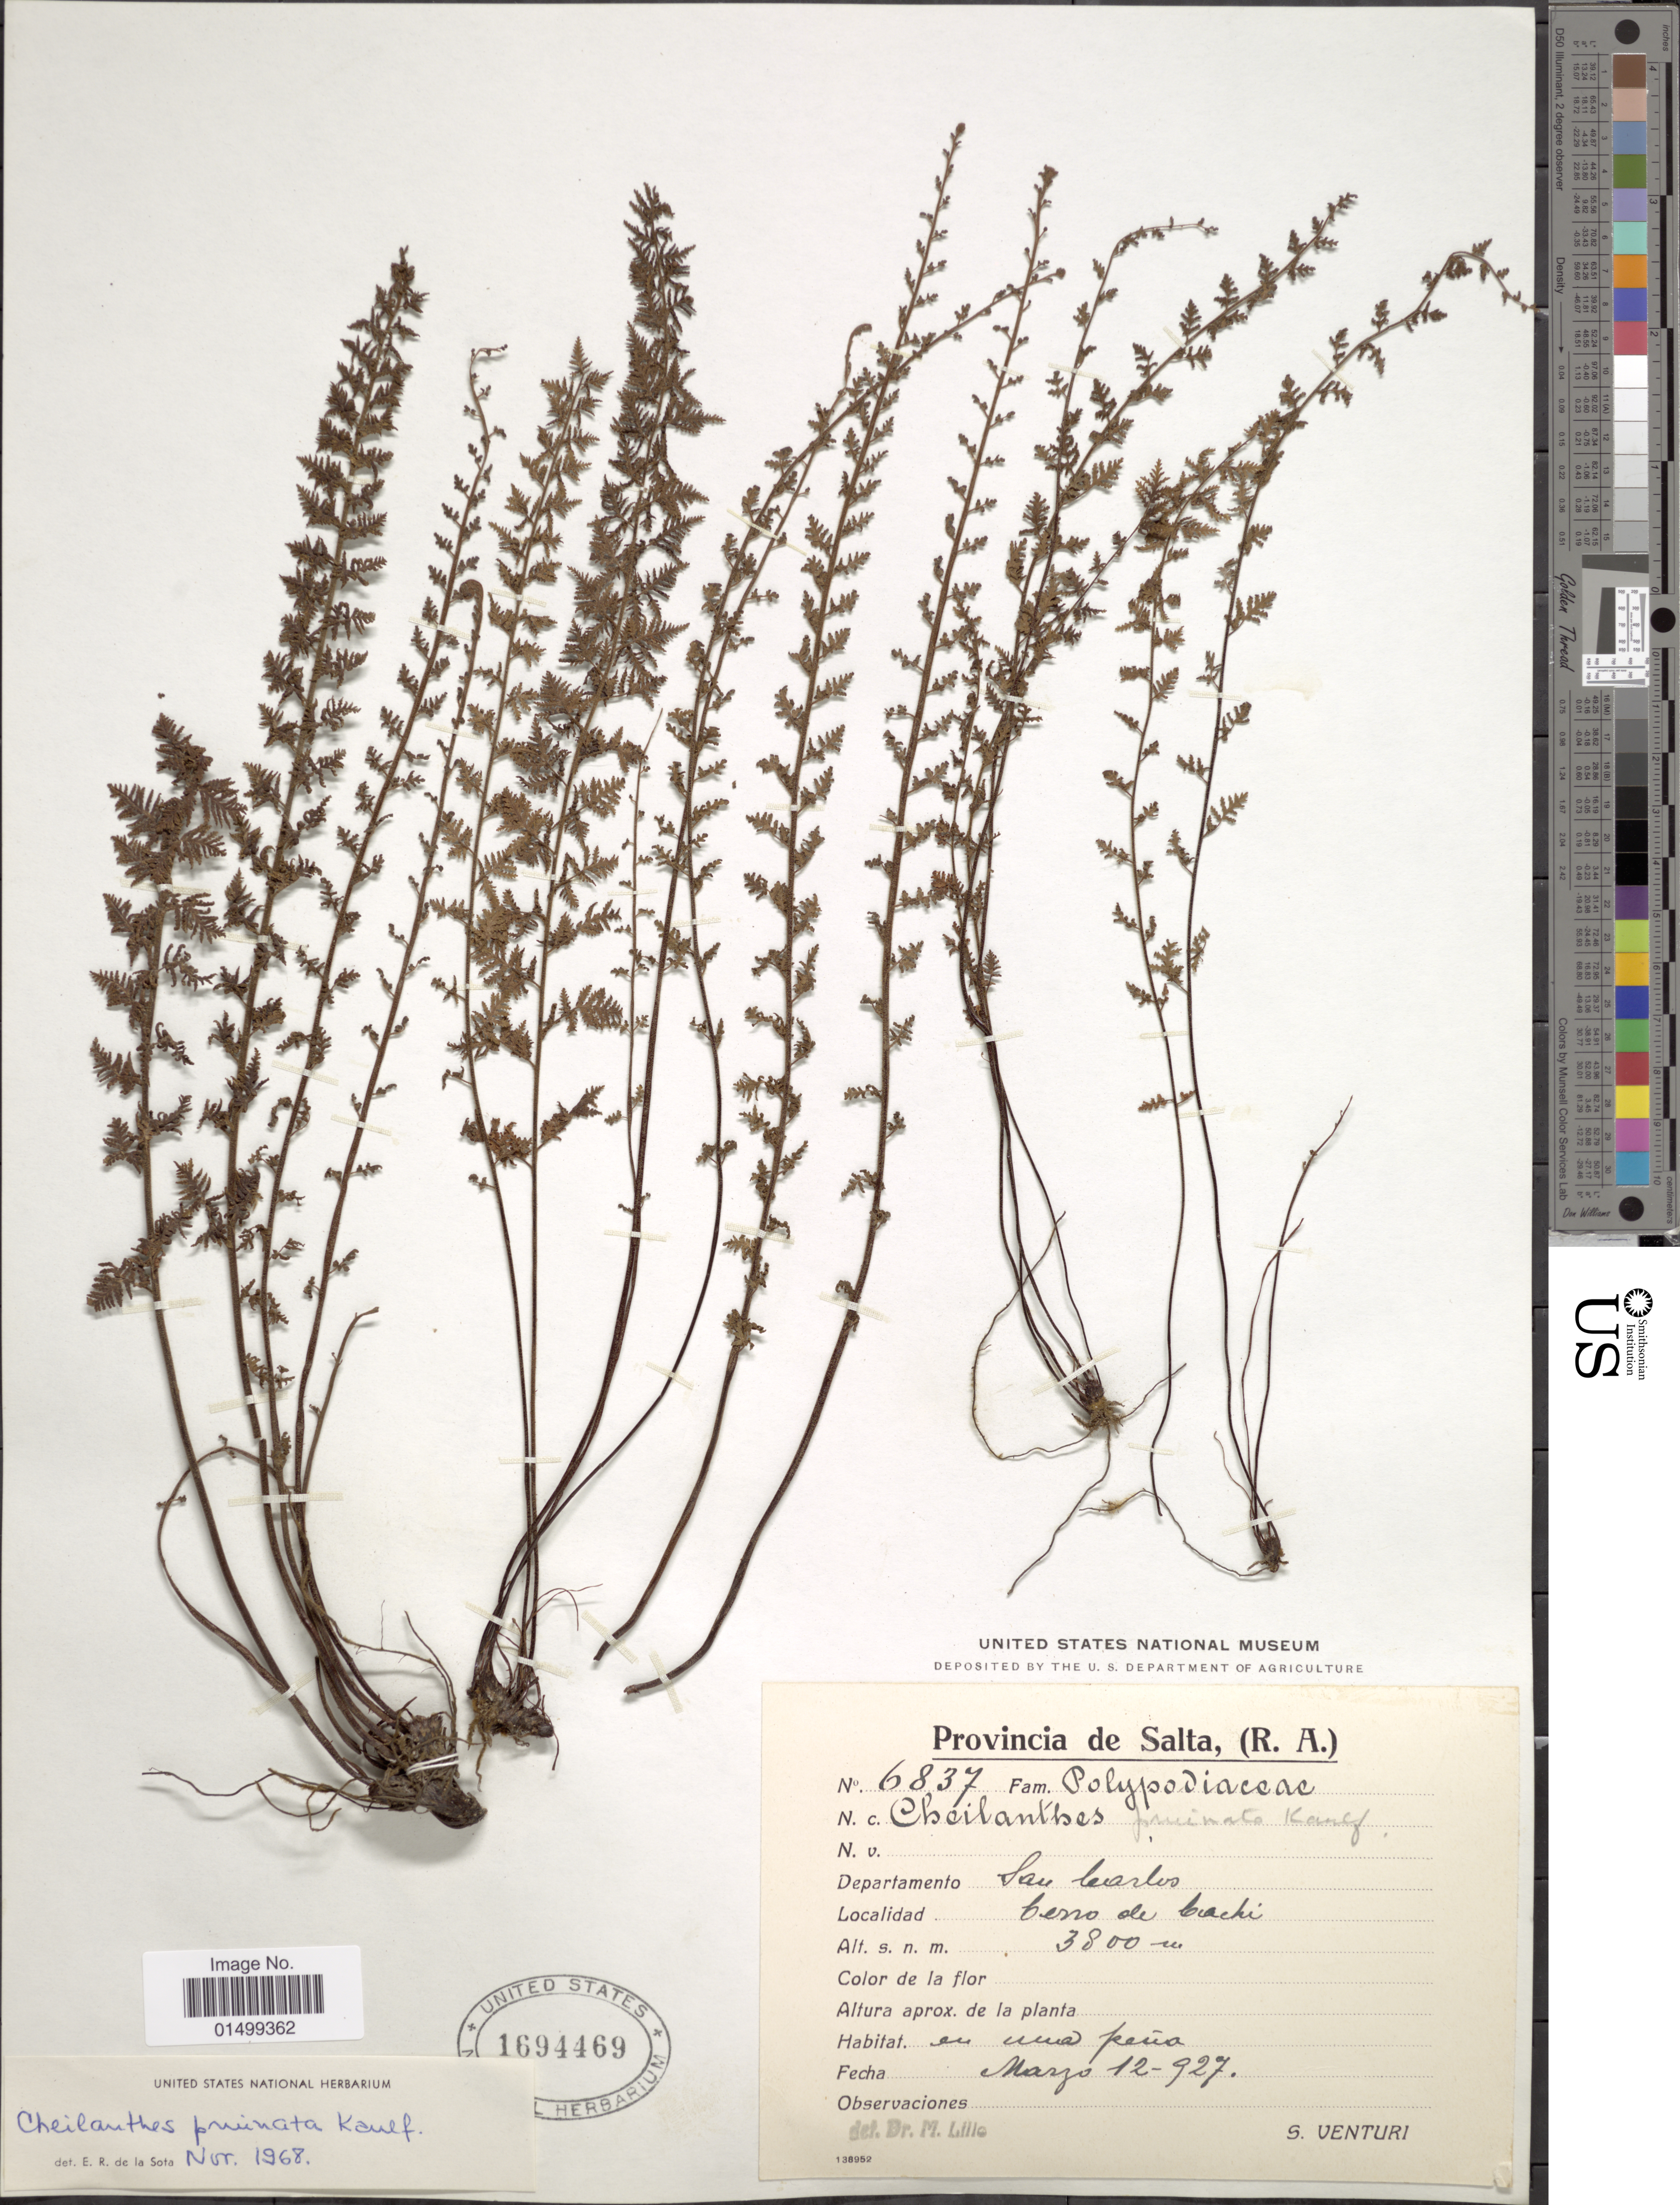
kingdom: Plantae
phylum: Tracheophyta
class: Polypodiopsida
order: Polypodiales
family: Pteridaceae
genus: Cheilanthes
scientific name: Cheilanthes pruinata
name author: Kaulf.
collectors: S. Venturi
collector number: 6837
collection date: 1927-03-12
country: Argentina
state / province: Salta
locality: (R.A.) Departamento San Cuarlos, cerro de Cachi.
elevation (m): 3800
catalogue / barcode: US 1694469